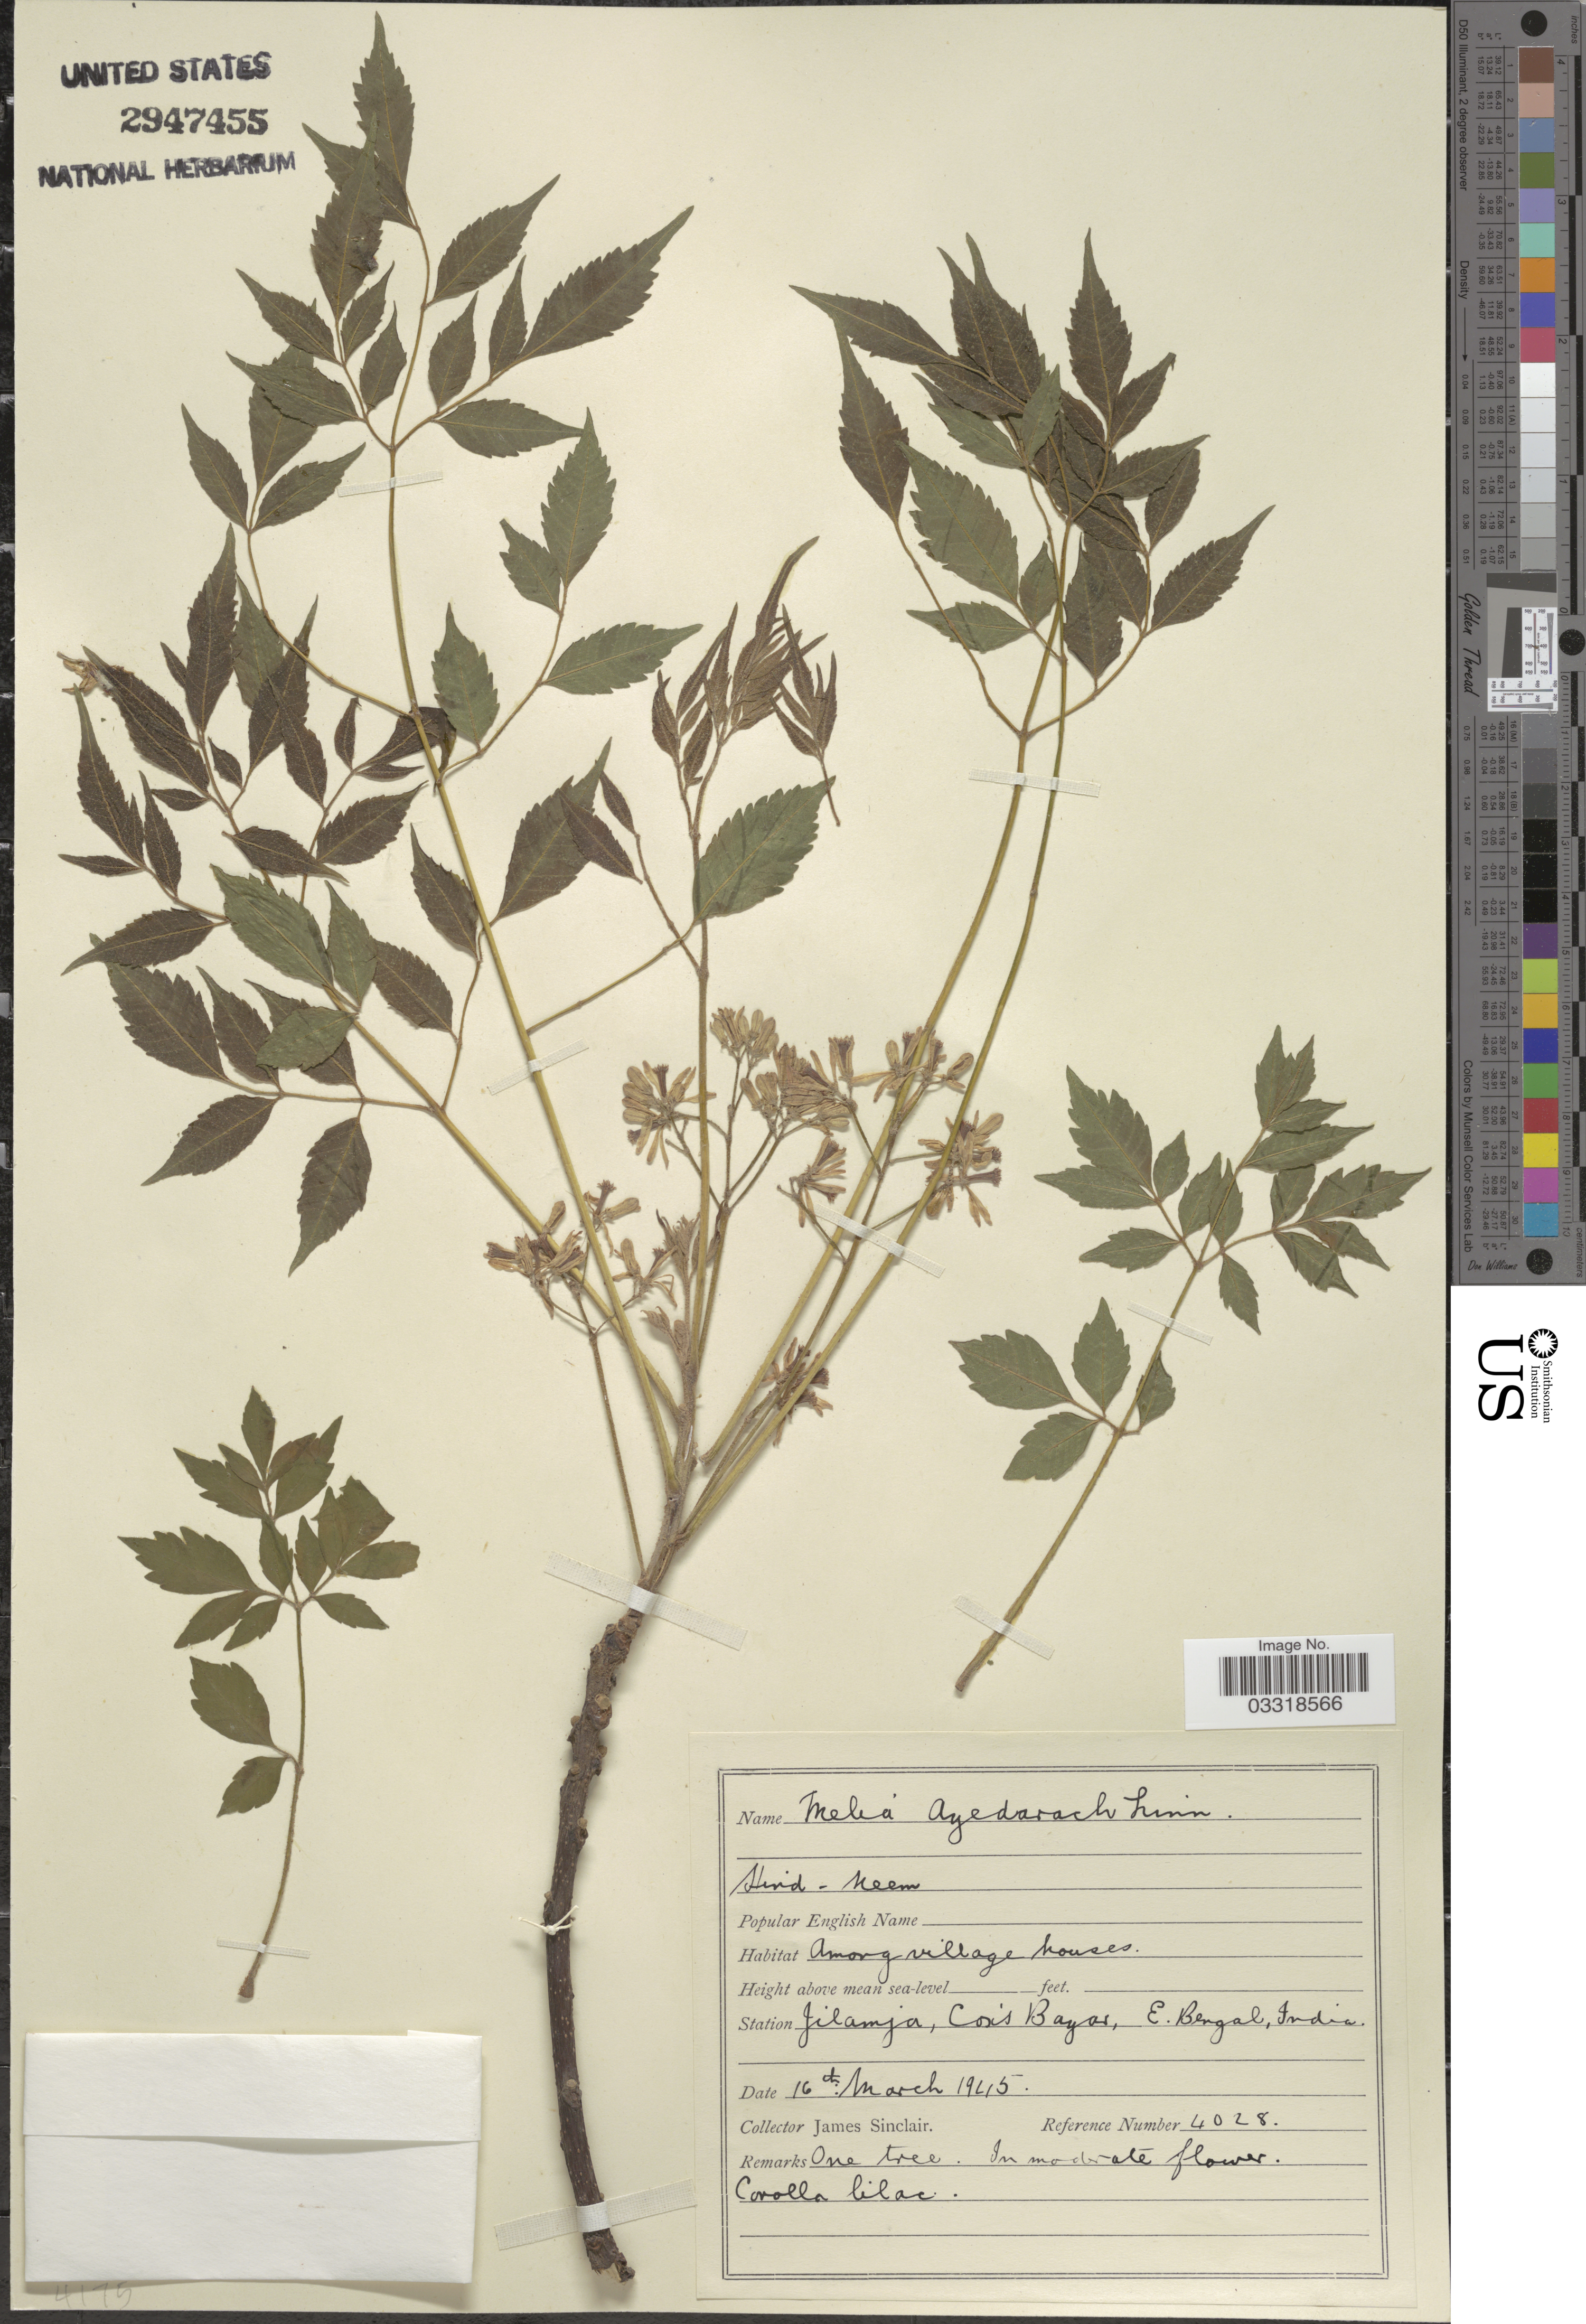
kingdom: Plantae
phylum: Tracheophyta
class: Magnoliopsida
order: Sapindales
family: Meliaceae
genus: Melia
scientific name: Melia azedarach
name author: L.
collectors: J. Sinclair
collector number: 4028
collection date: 1945-03-16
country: Bangladesh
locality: Station Jilamja, Cox's Bazar, E. Bengal.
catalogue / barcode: US 2947455